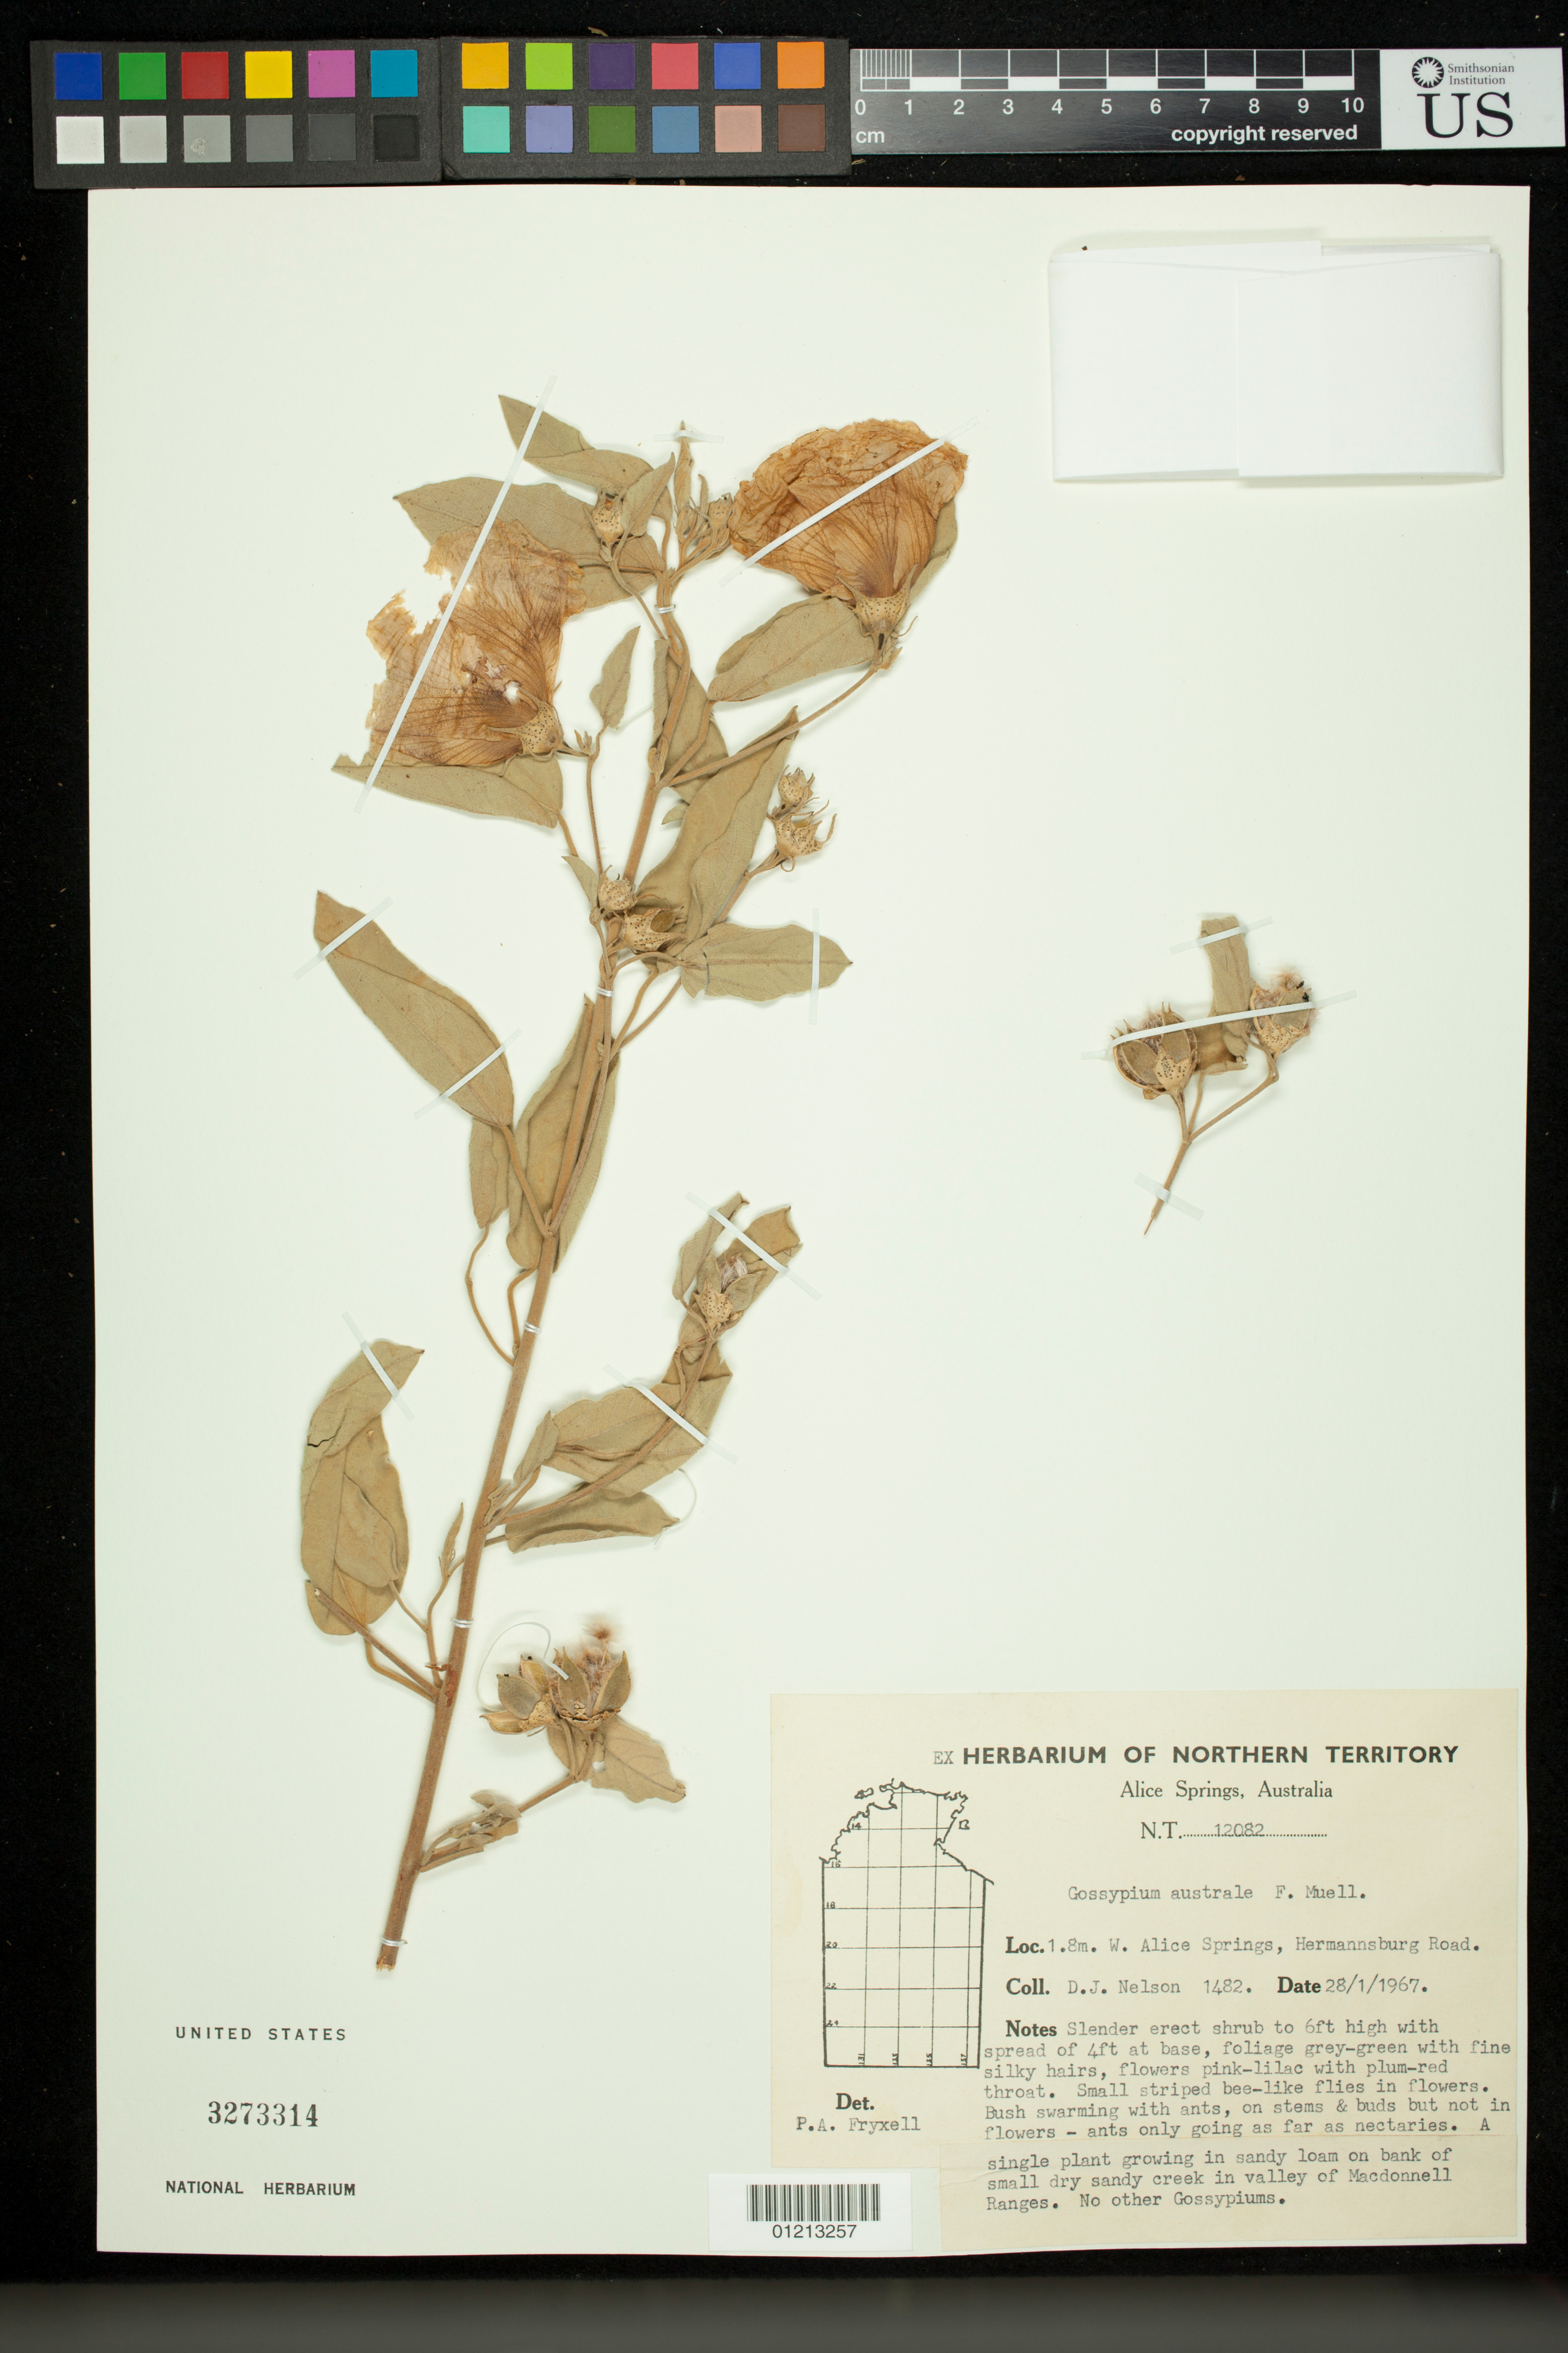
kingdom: Plantae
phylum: Tracheophyta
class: Magnoliopsida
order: Malvales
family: Malvaceae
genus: Gossypium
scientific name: Gossypium australe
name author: F. Muell.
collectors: D. J. Nelson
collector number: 1482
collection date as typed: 28 Jan 1967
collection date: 1967-01-28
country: Australia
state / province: Northern Territory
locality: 1.8 m. W. Alice Springs, Hermannsburg Road: on bank of small dry sandy creek in valley of Macdonnell Ranges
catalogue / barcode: US 3273314